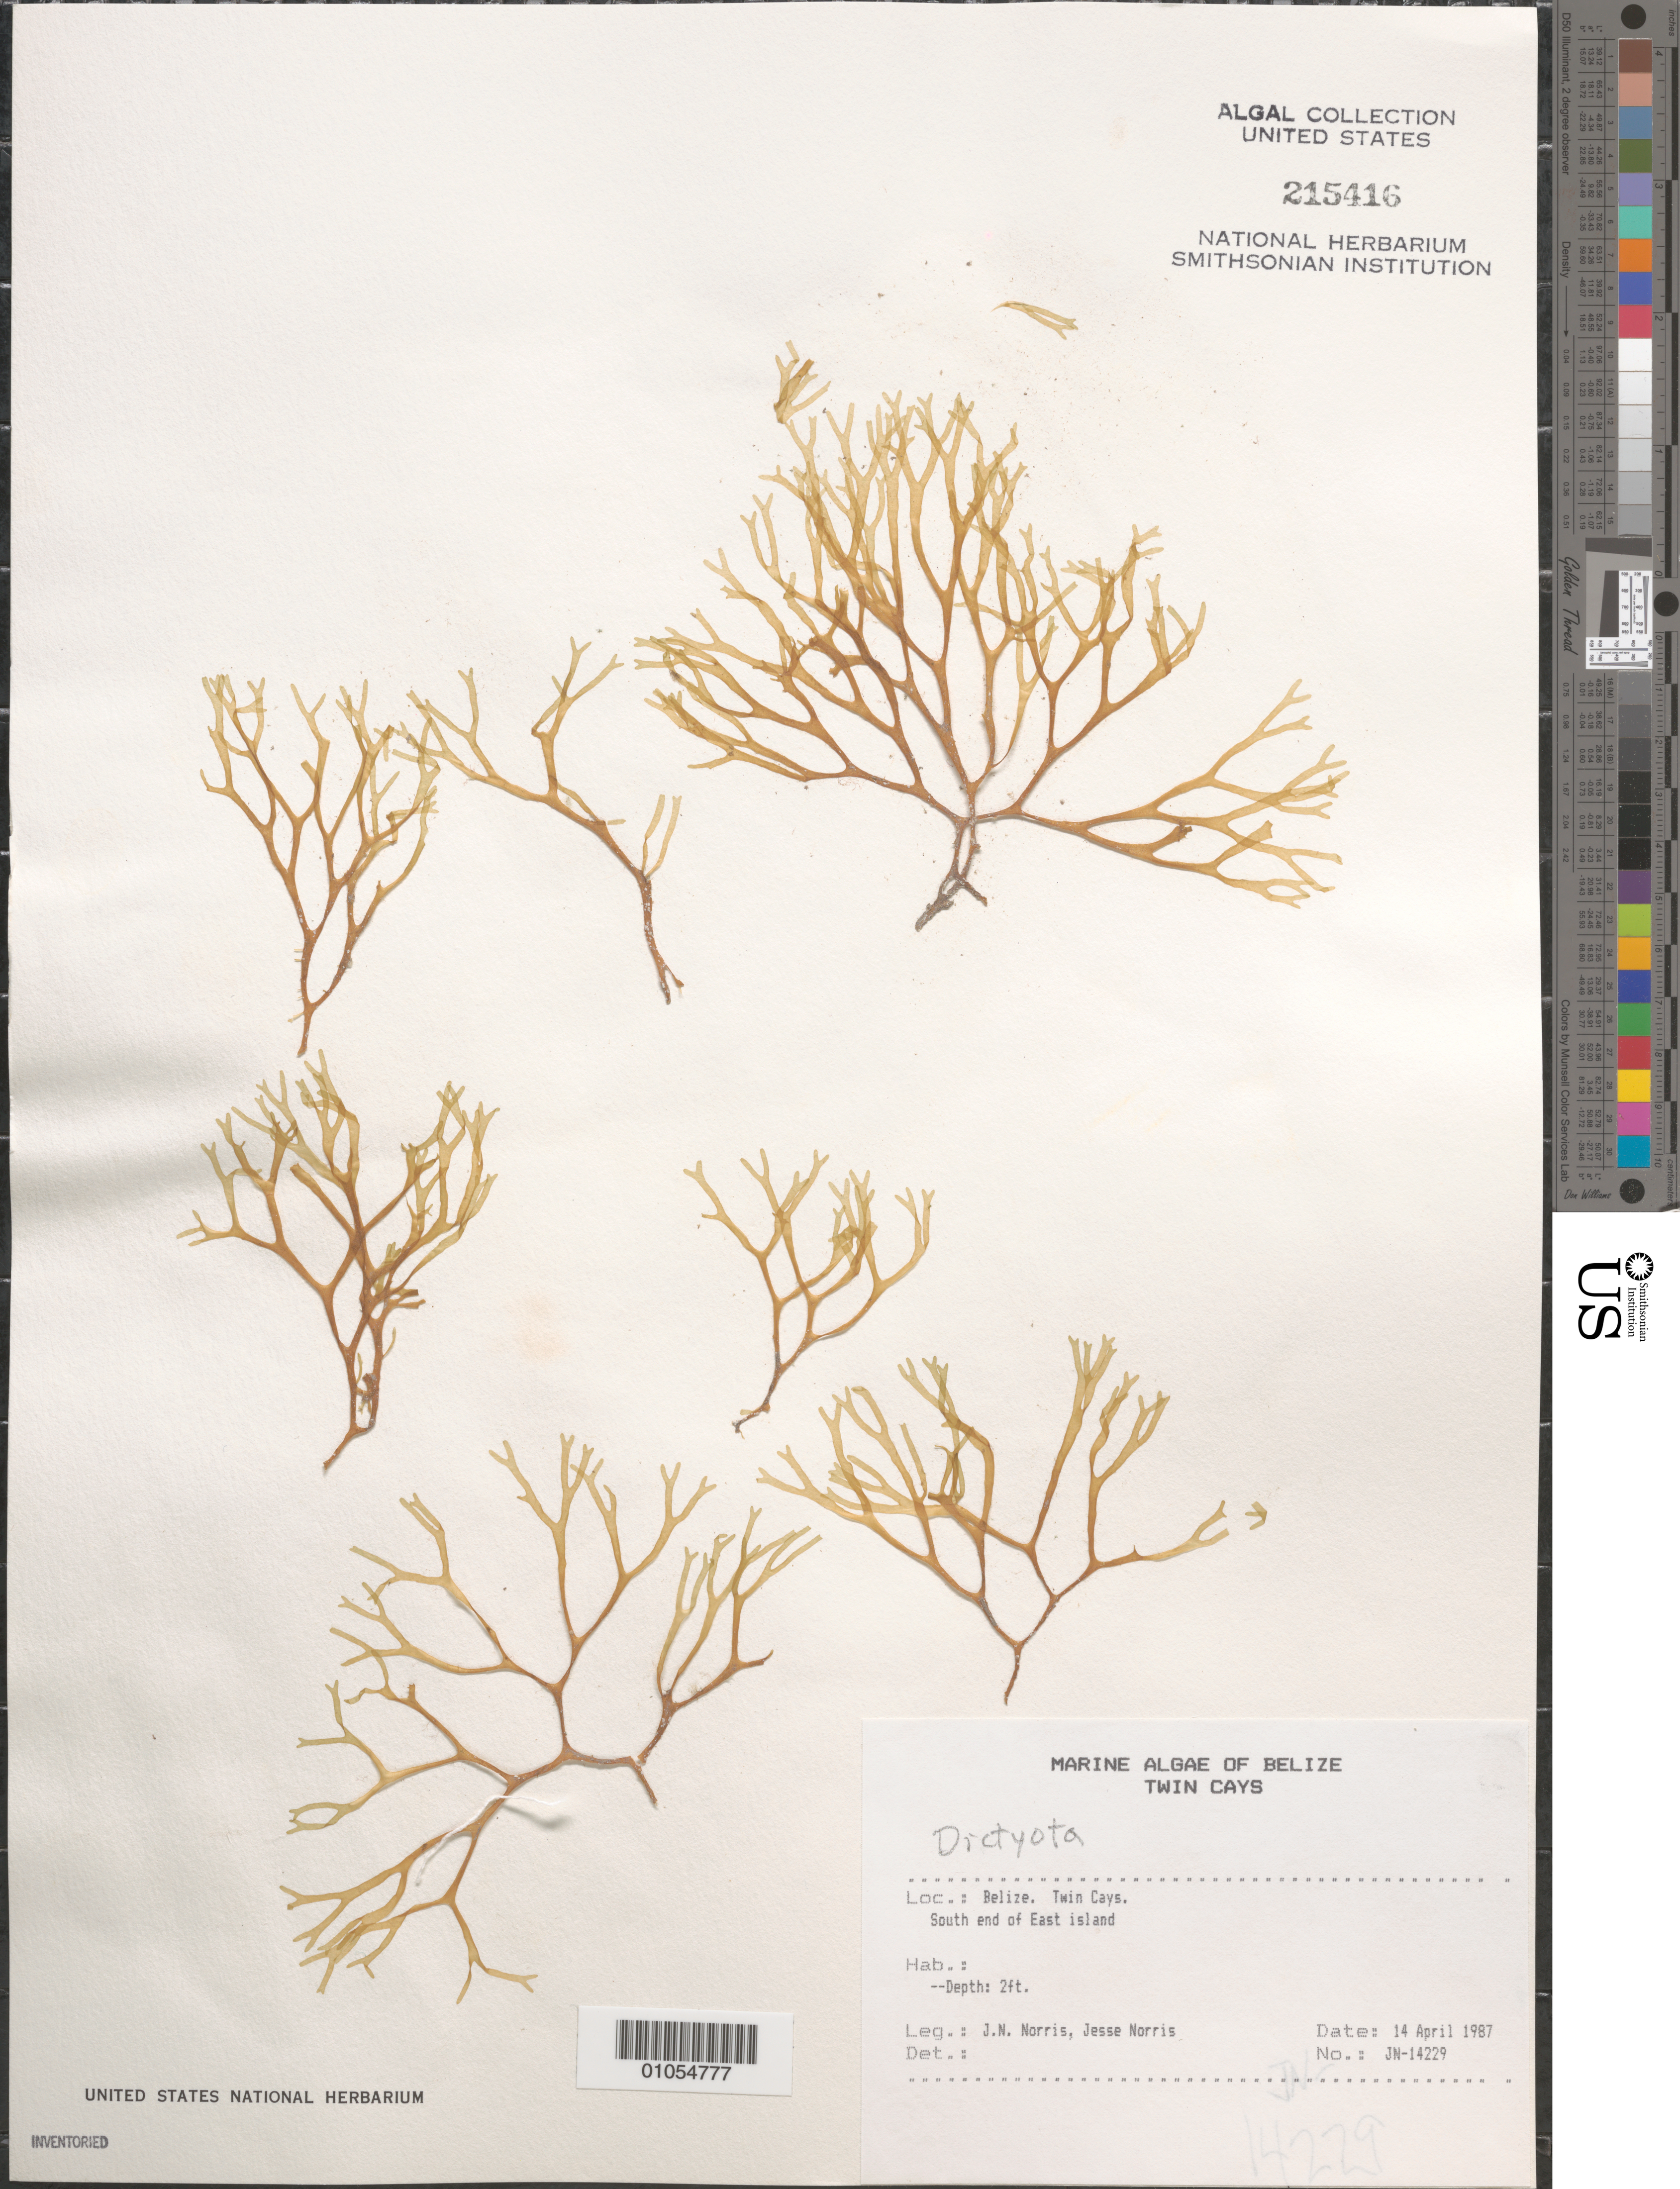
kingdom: Chromista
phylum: Ochrophyta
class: Phaeophyceae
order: Dictyotales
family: Dictyotaceae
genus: Dictyota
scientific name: Dictyota sp.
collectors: J. N. Norris & J. A. Norris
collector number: JN-14229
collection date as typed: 14 Apr 1987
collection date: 1987-04-14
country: Belize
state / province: Stann Creek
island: East Cay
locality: South end of East Cay (East Island)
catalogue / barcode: US 215416